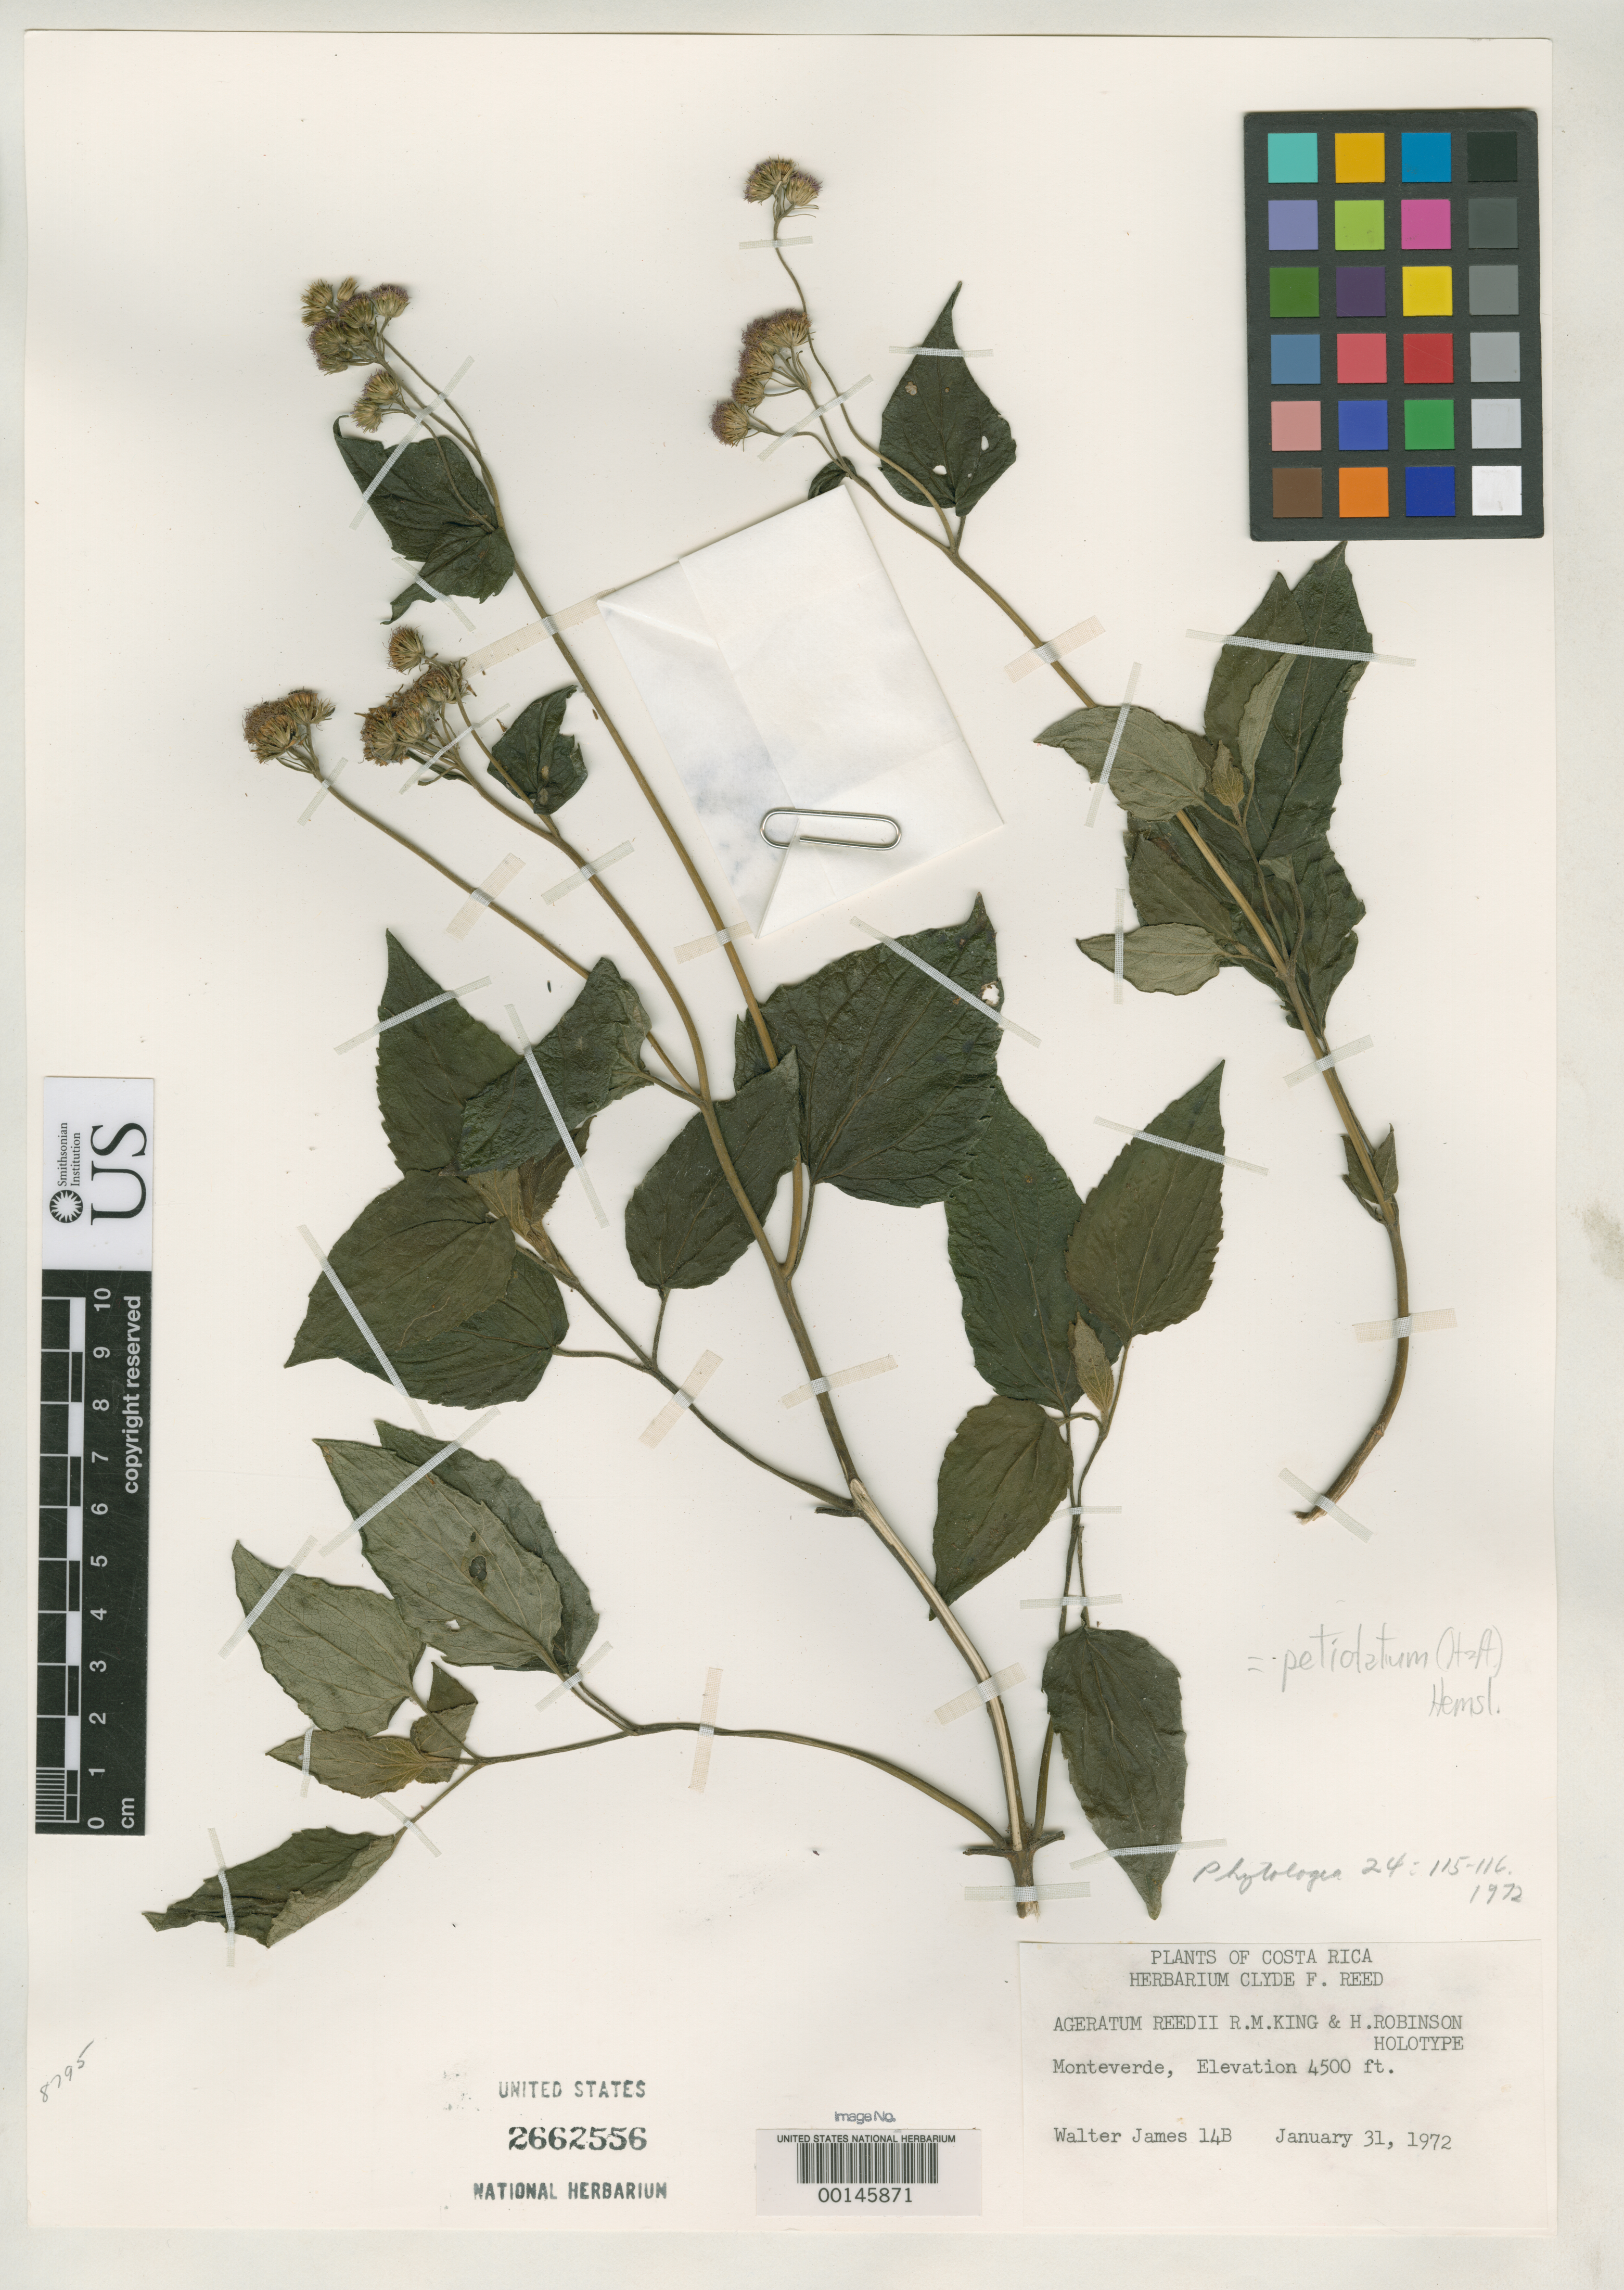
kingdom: Plantae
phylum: Tracheophyta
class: Magnoliopsida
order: Asterales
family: Asteraceae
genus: Ageratum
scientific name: Ageratum reedii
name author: R.M. King & H. Rob.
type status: Holotype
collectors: W. James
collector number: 14 b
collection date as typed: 31 Jan 1972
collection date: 1972-01-31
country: Costa Rica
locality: Monteverde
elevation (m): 1372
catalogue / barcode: US 2662556